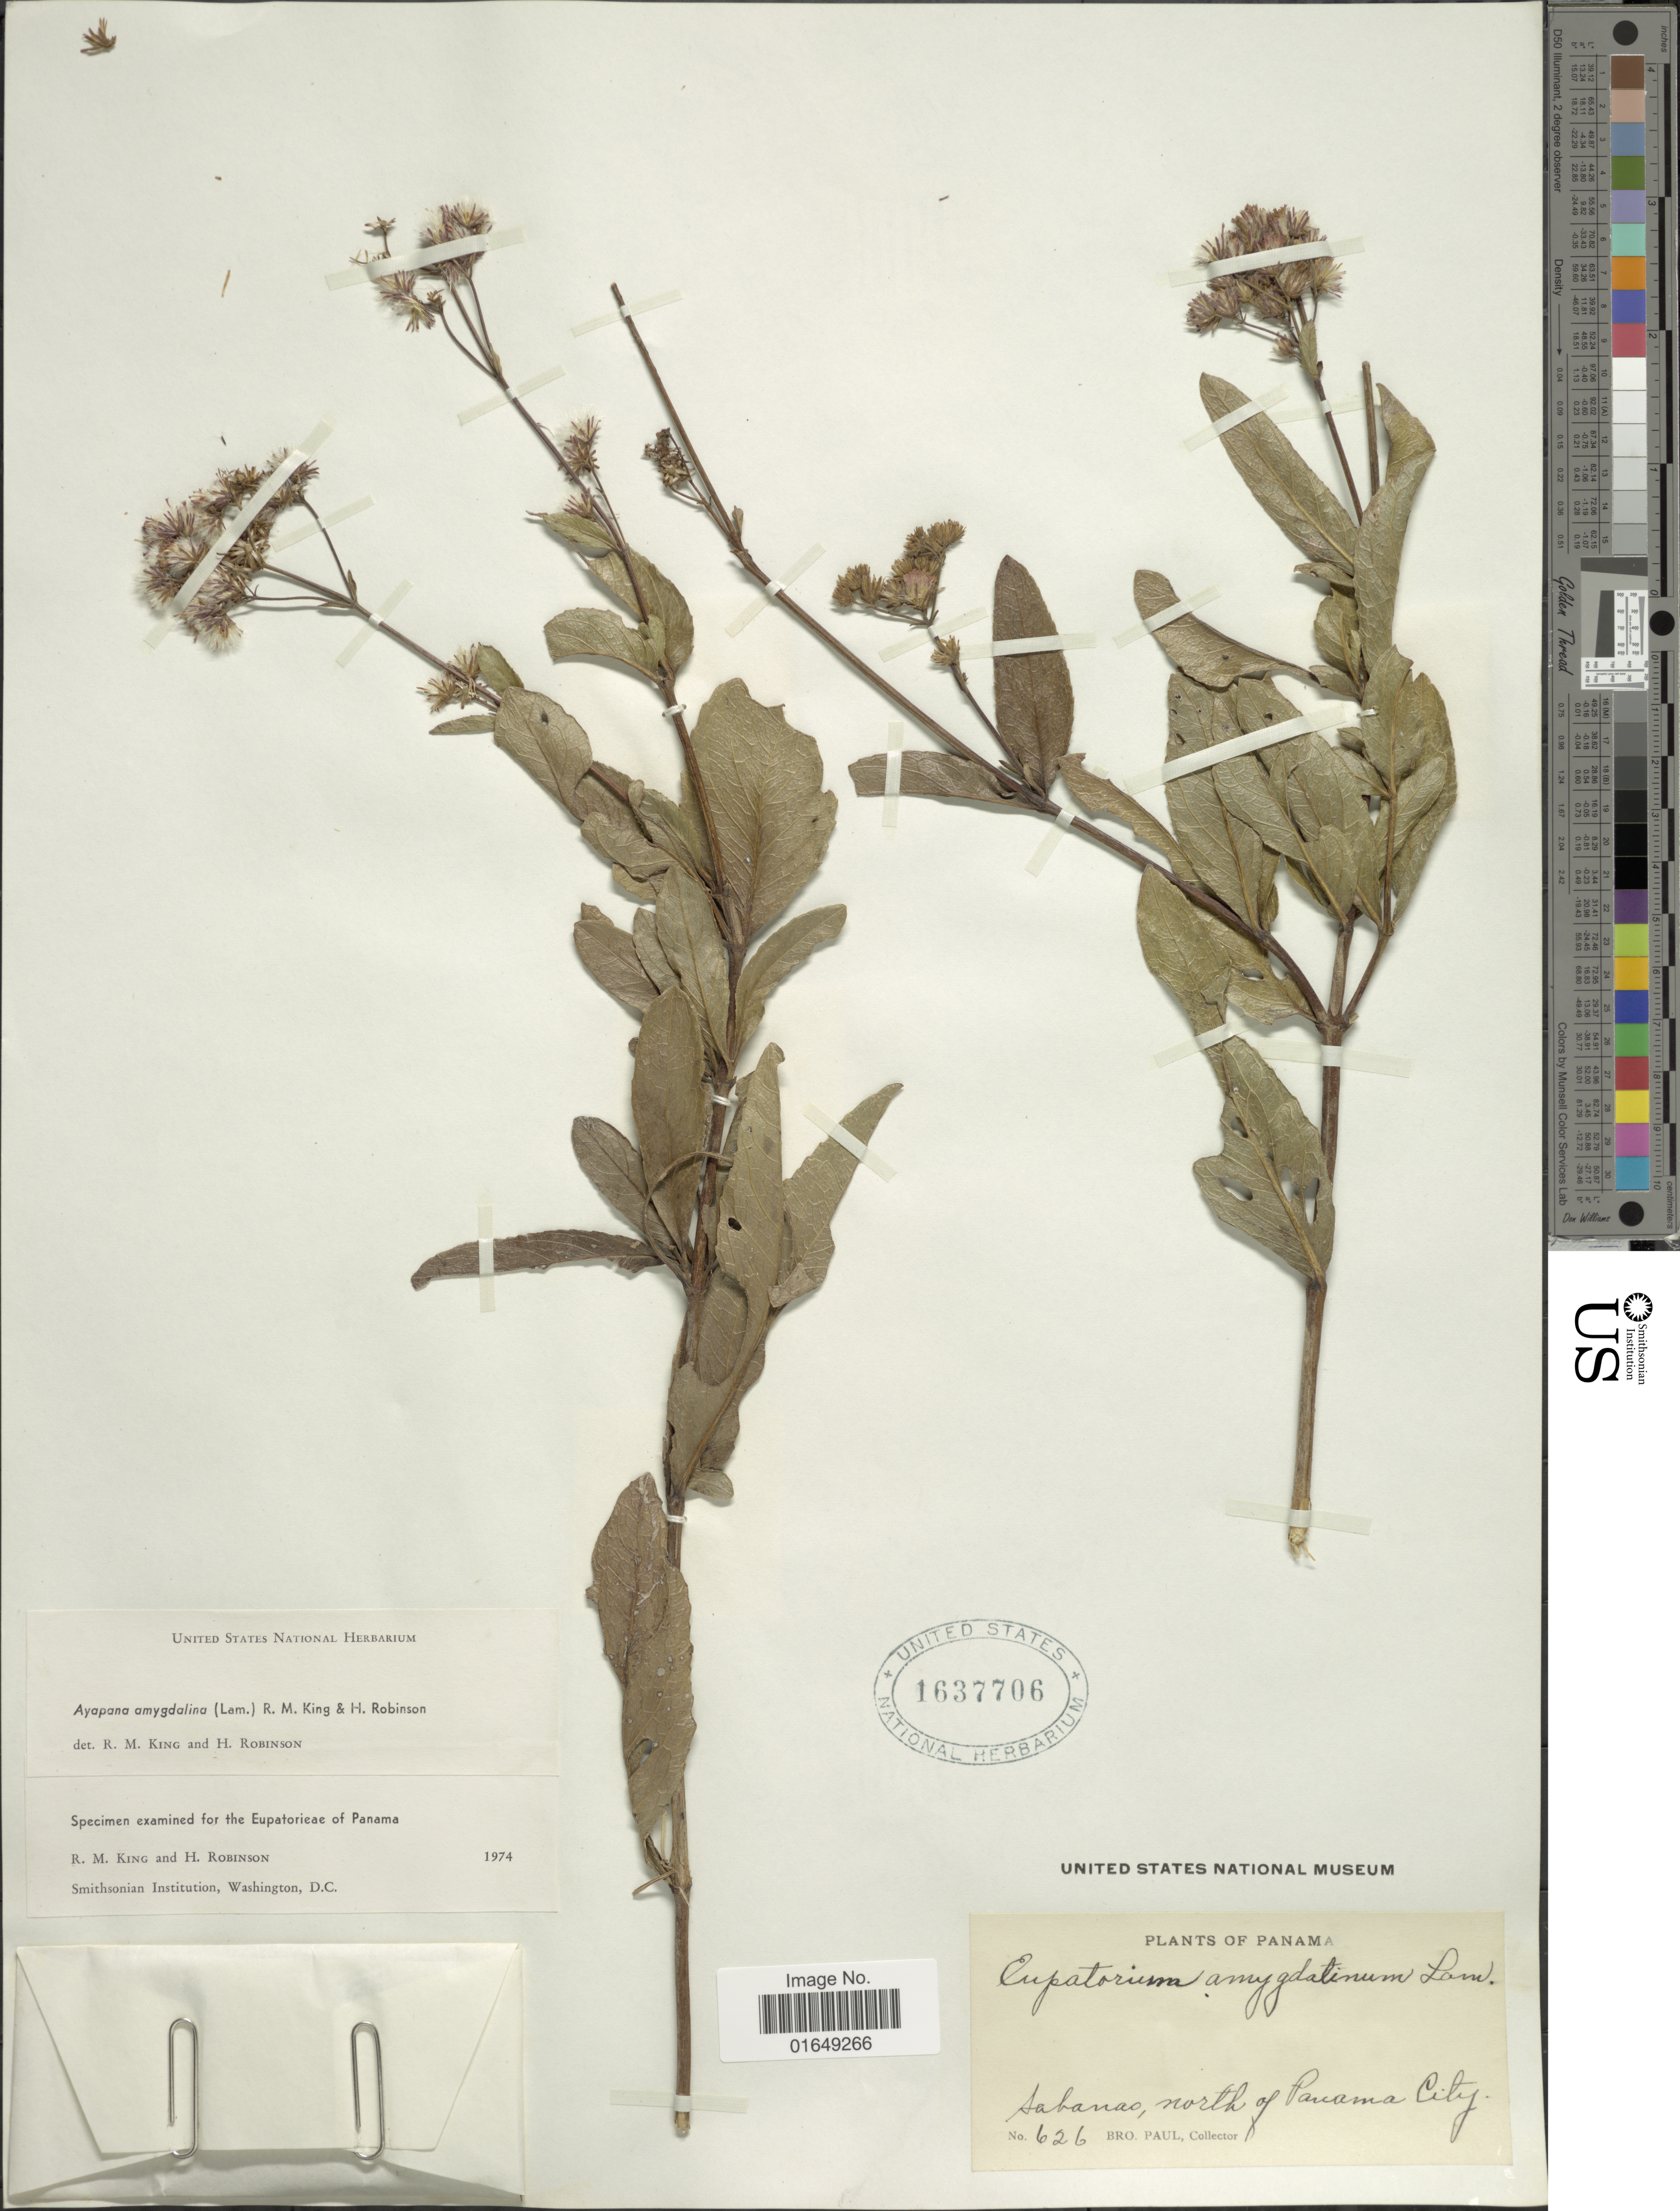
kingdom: Plantae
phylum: Tracheophyta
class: Magnoliopsida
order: Asterales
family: Asteraceae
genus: Ayapana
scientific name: Ayapana amygdalina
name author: (Lam.) R.M. King & H. Rob.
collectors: B. Paul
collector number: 626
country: Panama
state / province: Panamá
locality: Sabanao, north of Panama City.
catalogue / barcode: US 1637706